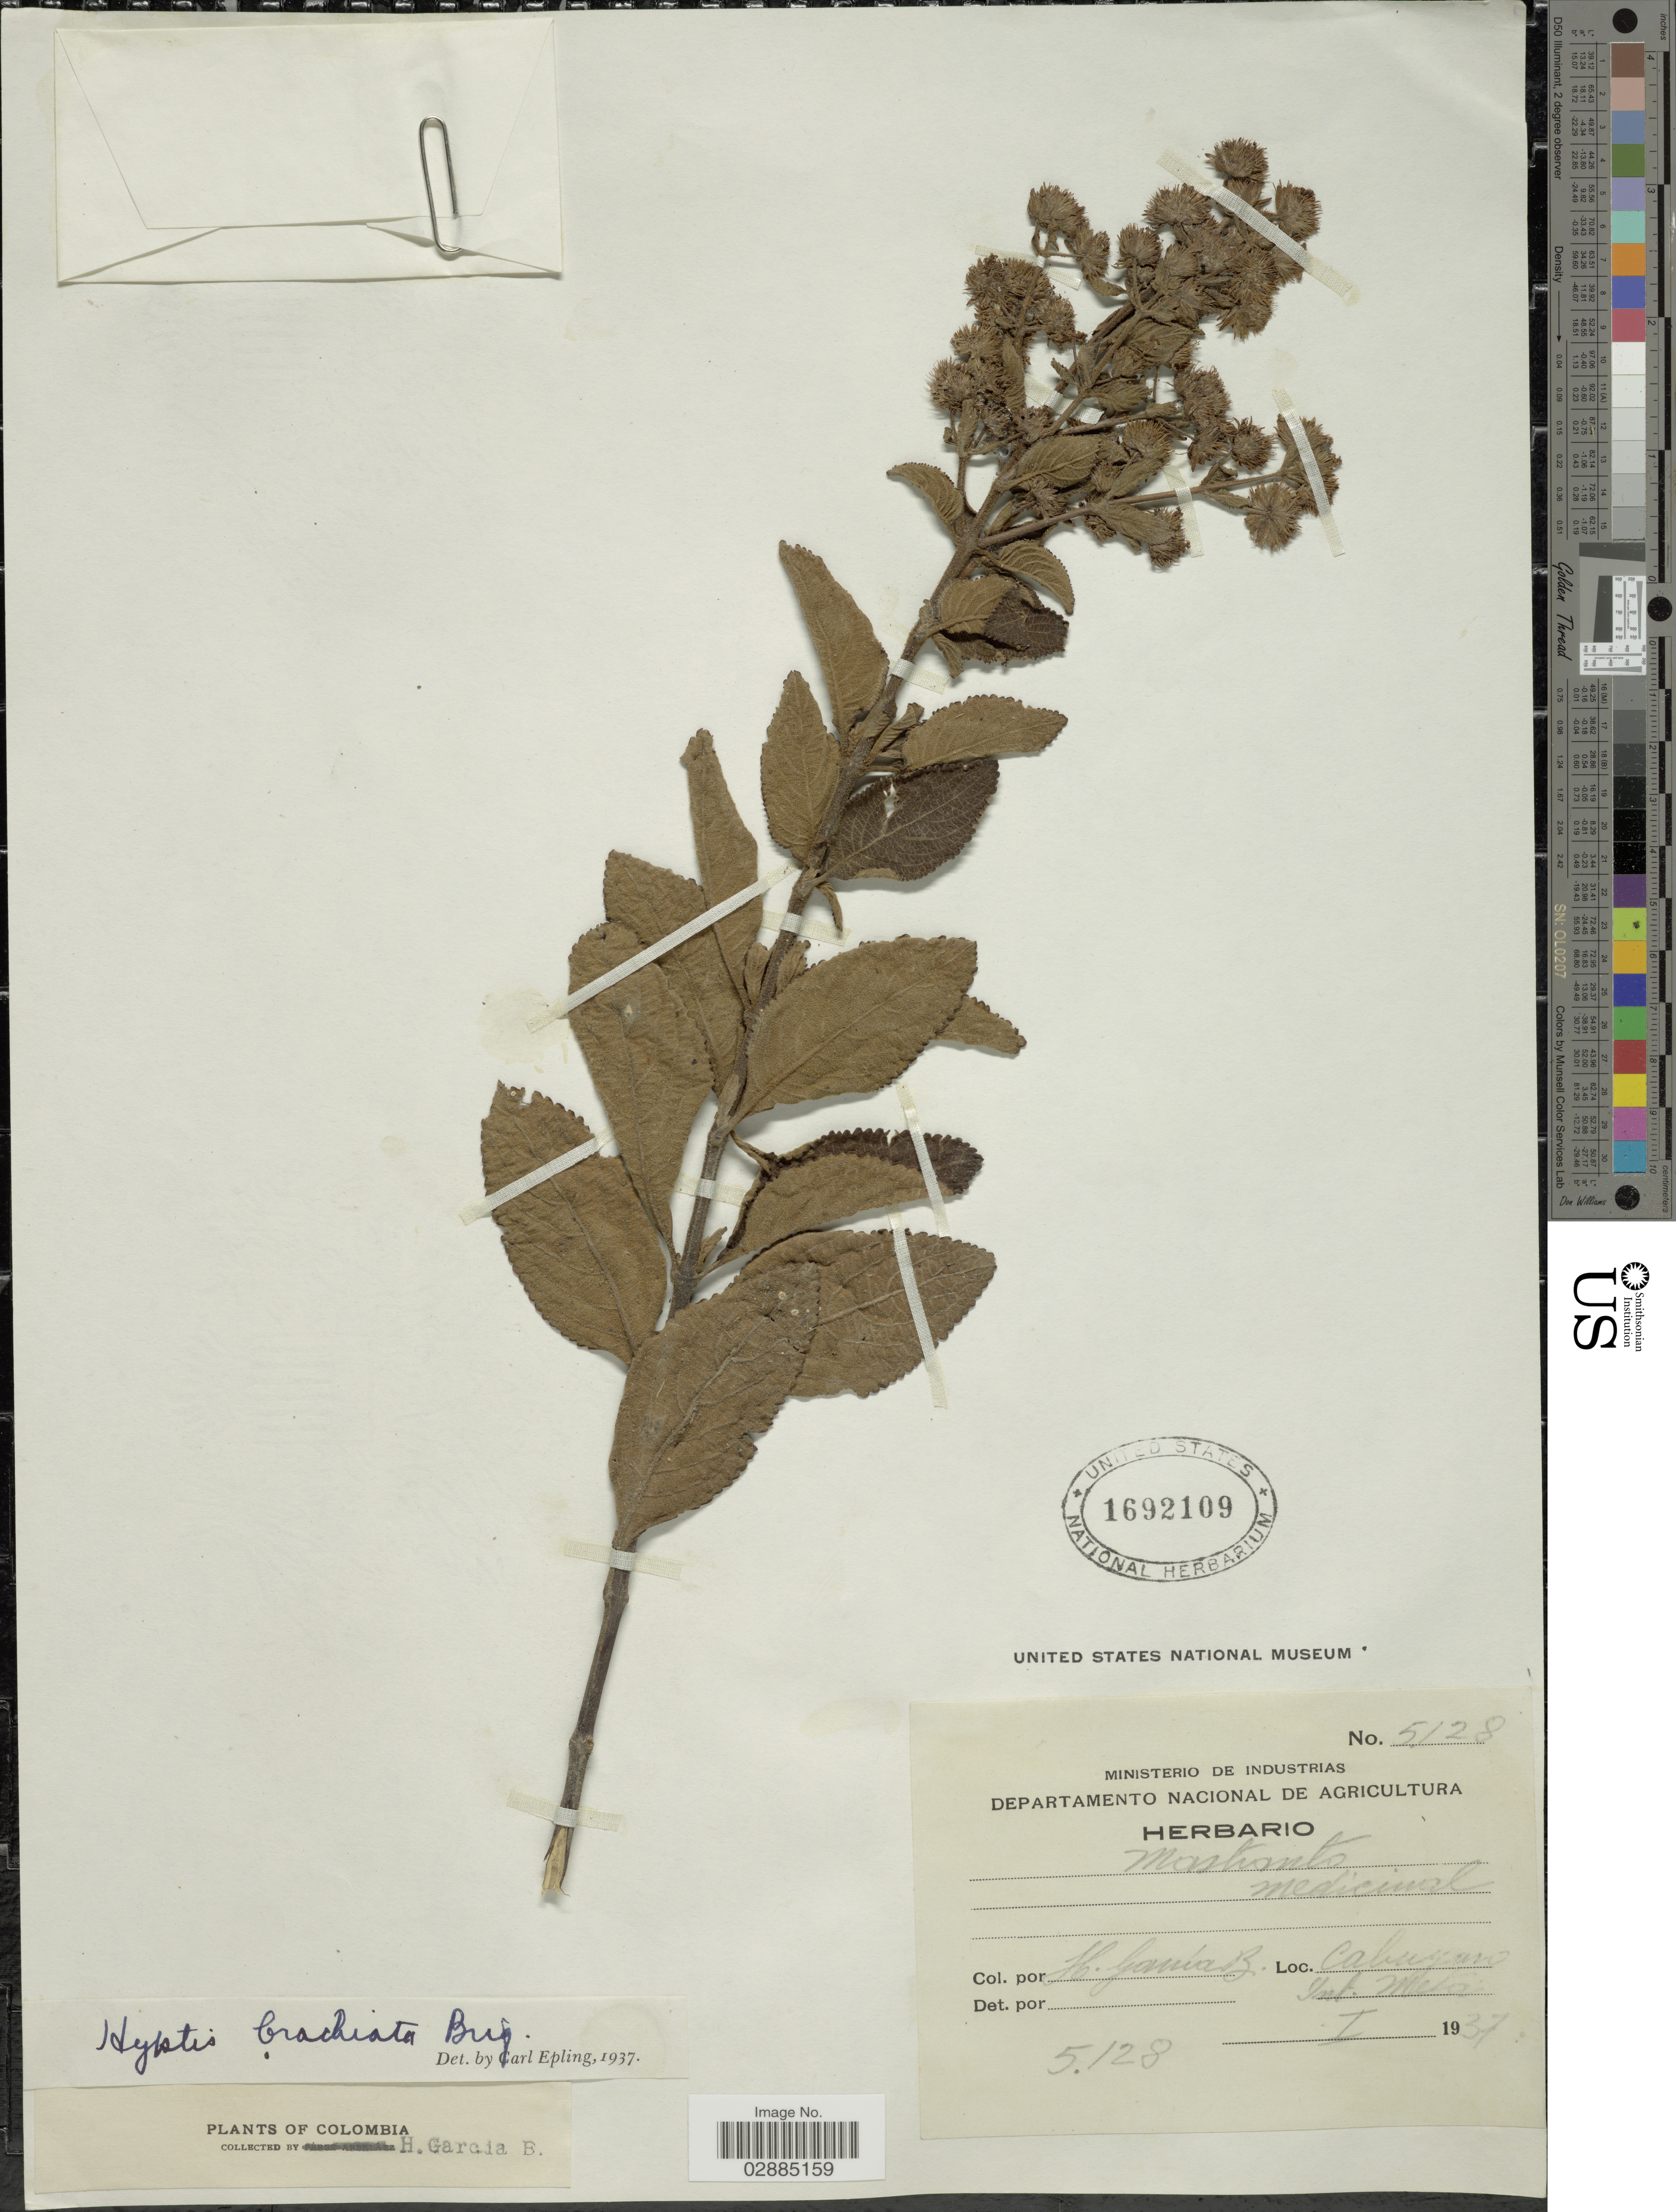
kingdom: Plantae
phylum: Tracheophyta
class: Magnoliopsida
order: Lamiales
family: Lamiaceae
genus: Hyptis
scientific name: Hyptis brachiata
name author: Briq.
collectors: H. García B.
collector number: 5128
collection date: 1937-01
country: Colombia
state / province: Meta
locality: Cabuyaro, Int. Meta.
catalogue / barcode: US 1692109